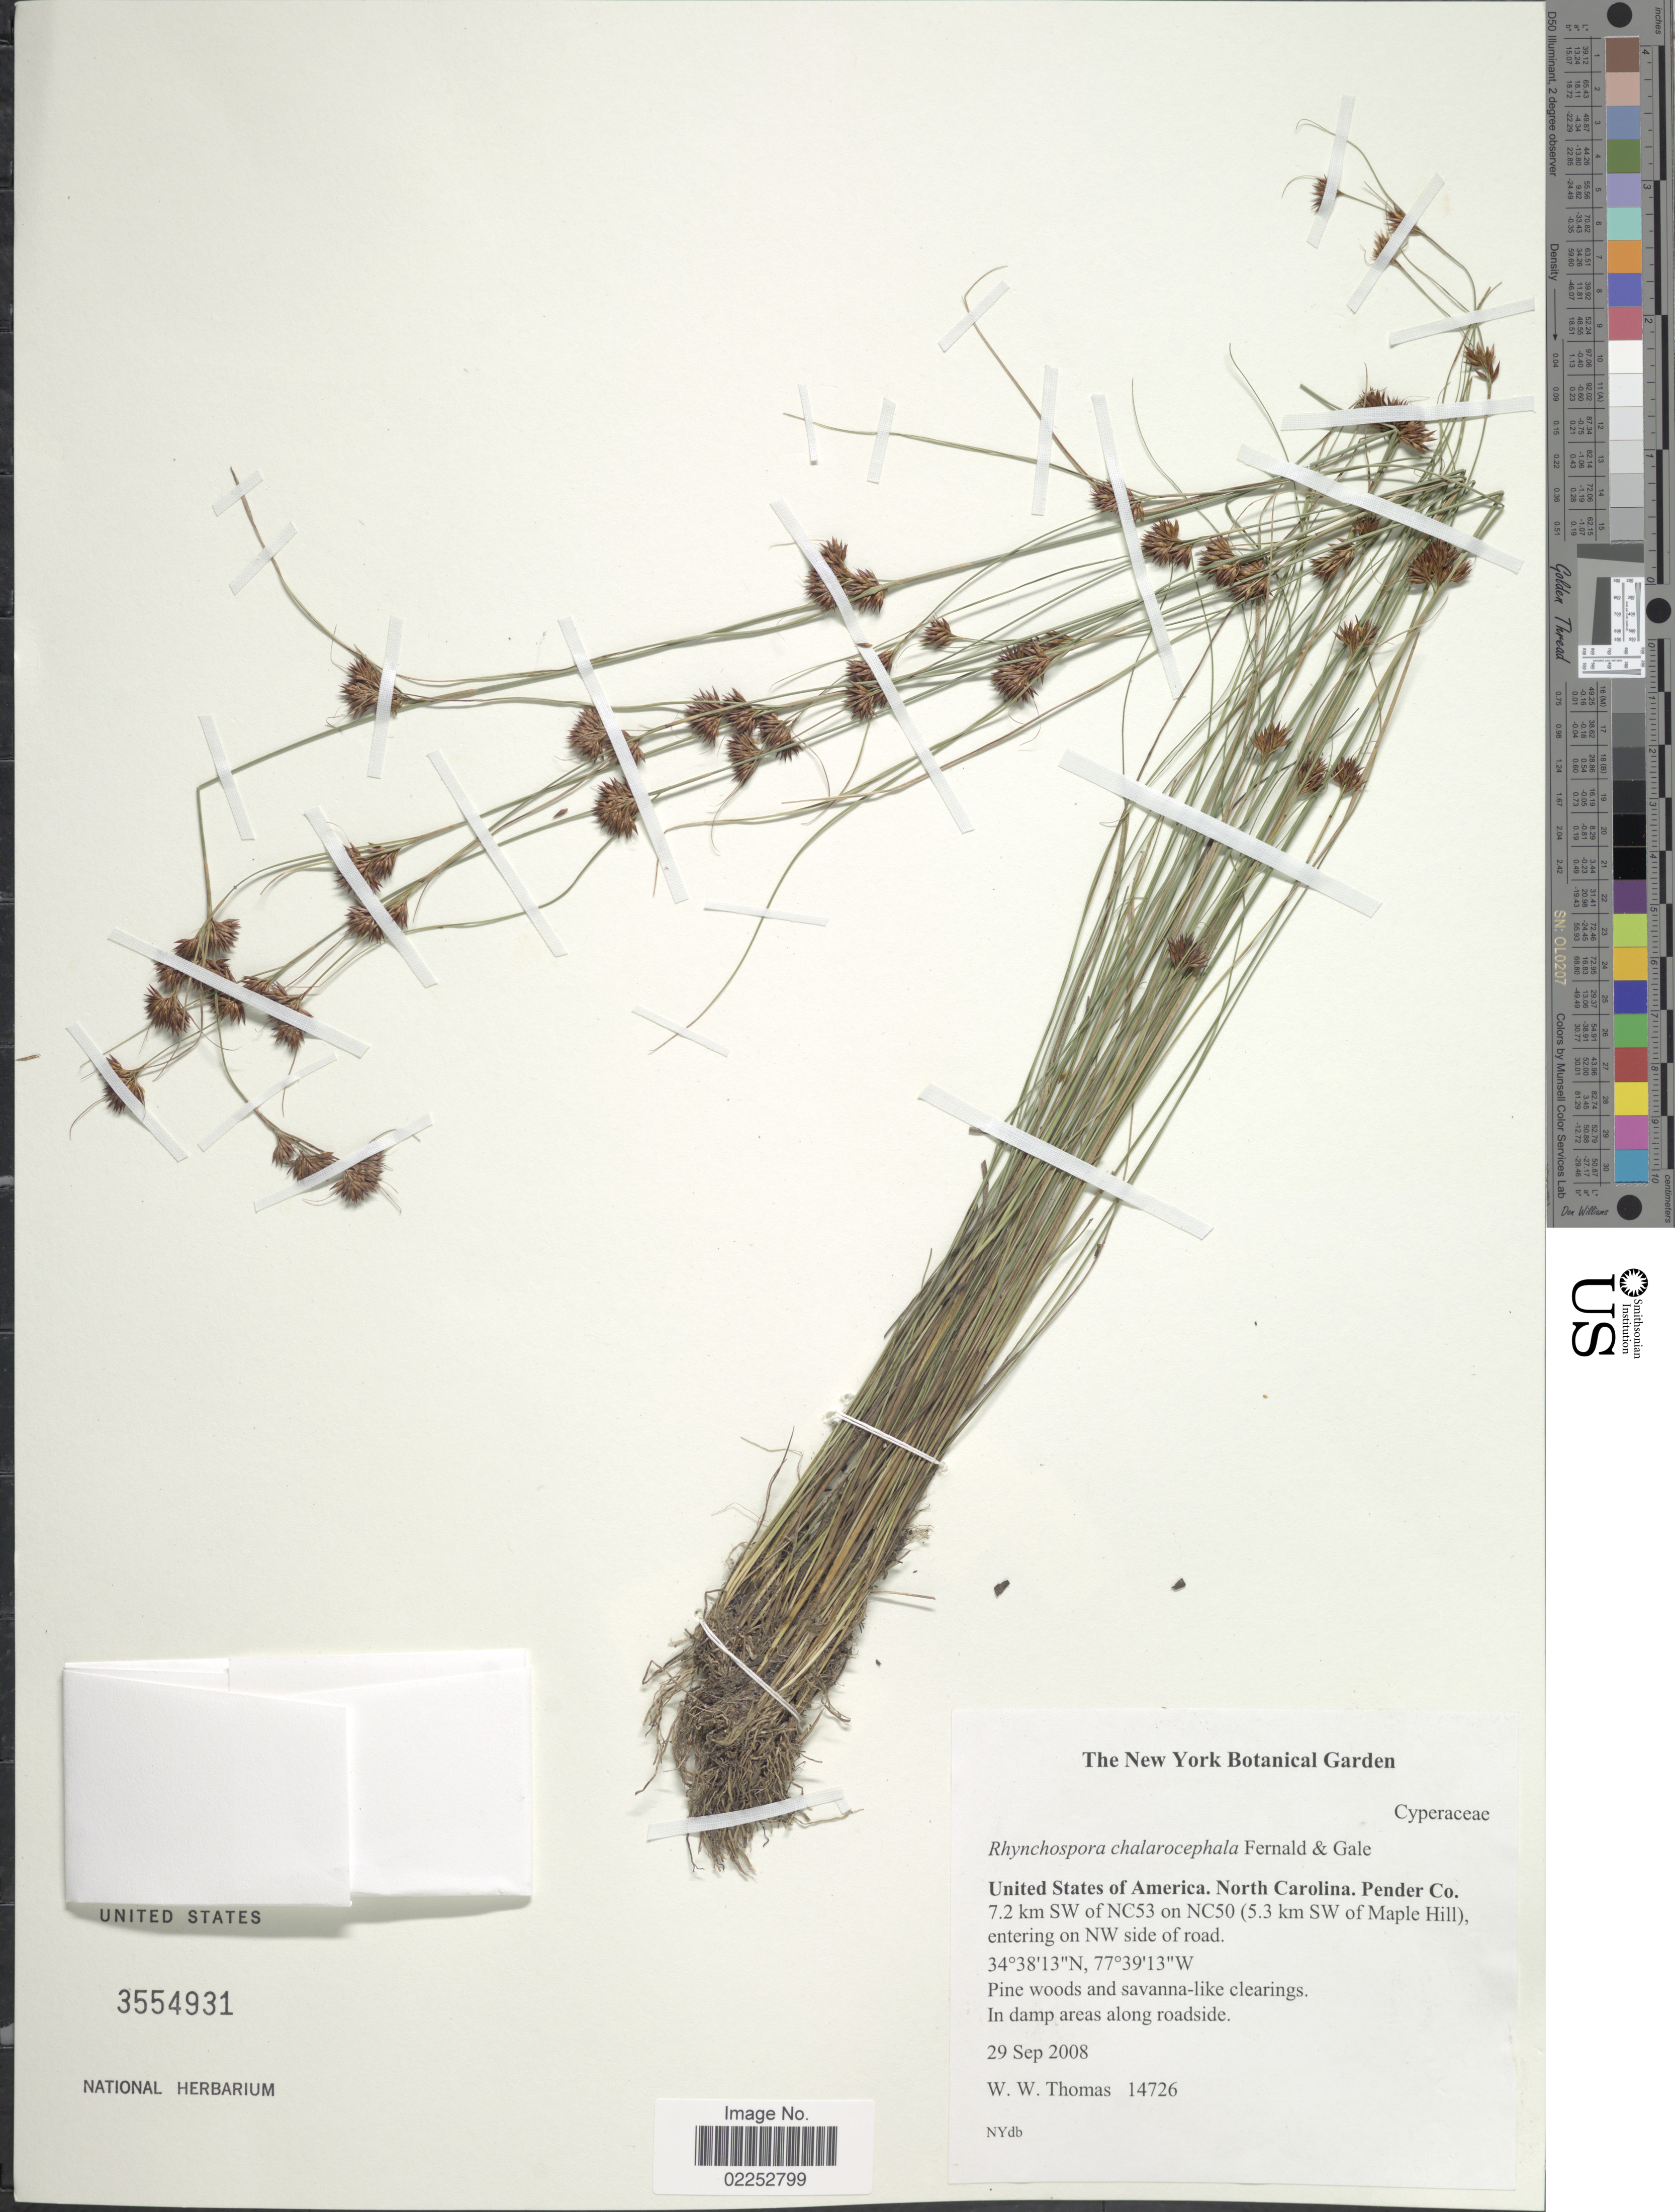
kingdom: Plantae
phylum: Tracheophyta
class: Liliopsida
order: Poales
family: Cyperaceae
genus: Rhynchospora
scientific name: Rhynchospora microcephala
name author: (Britton) Britton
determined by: Naczi, R. F. C.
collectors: W. W. Thomas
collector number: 14726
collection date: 2008-09-29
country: United States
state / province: North Carolina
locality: Pender Co. 7.2 km SW on NC53 on NC50 (5.3 km SW of Maple Hill), entering on NW side of road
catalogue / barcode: US 3554931